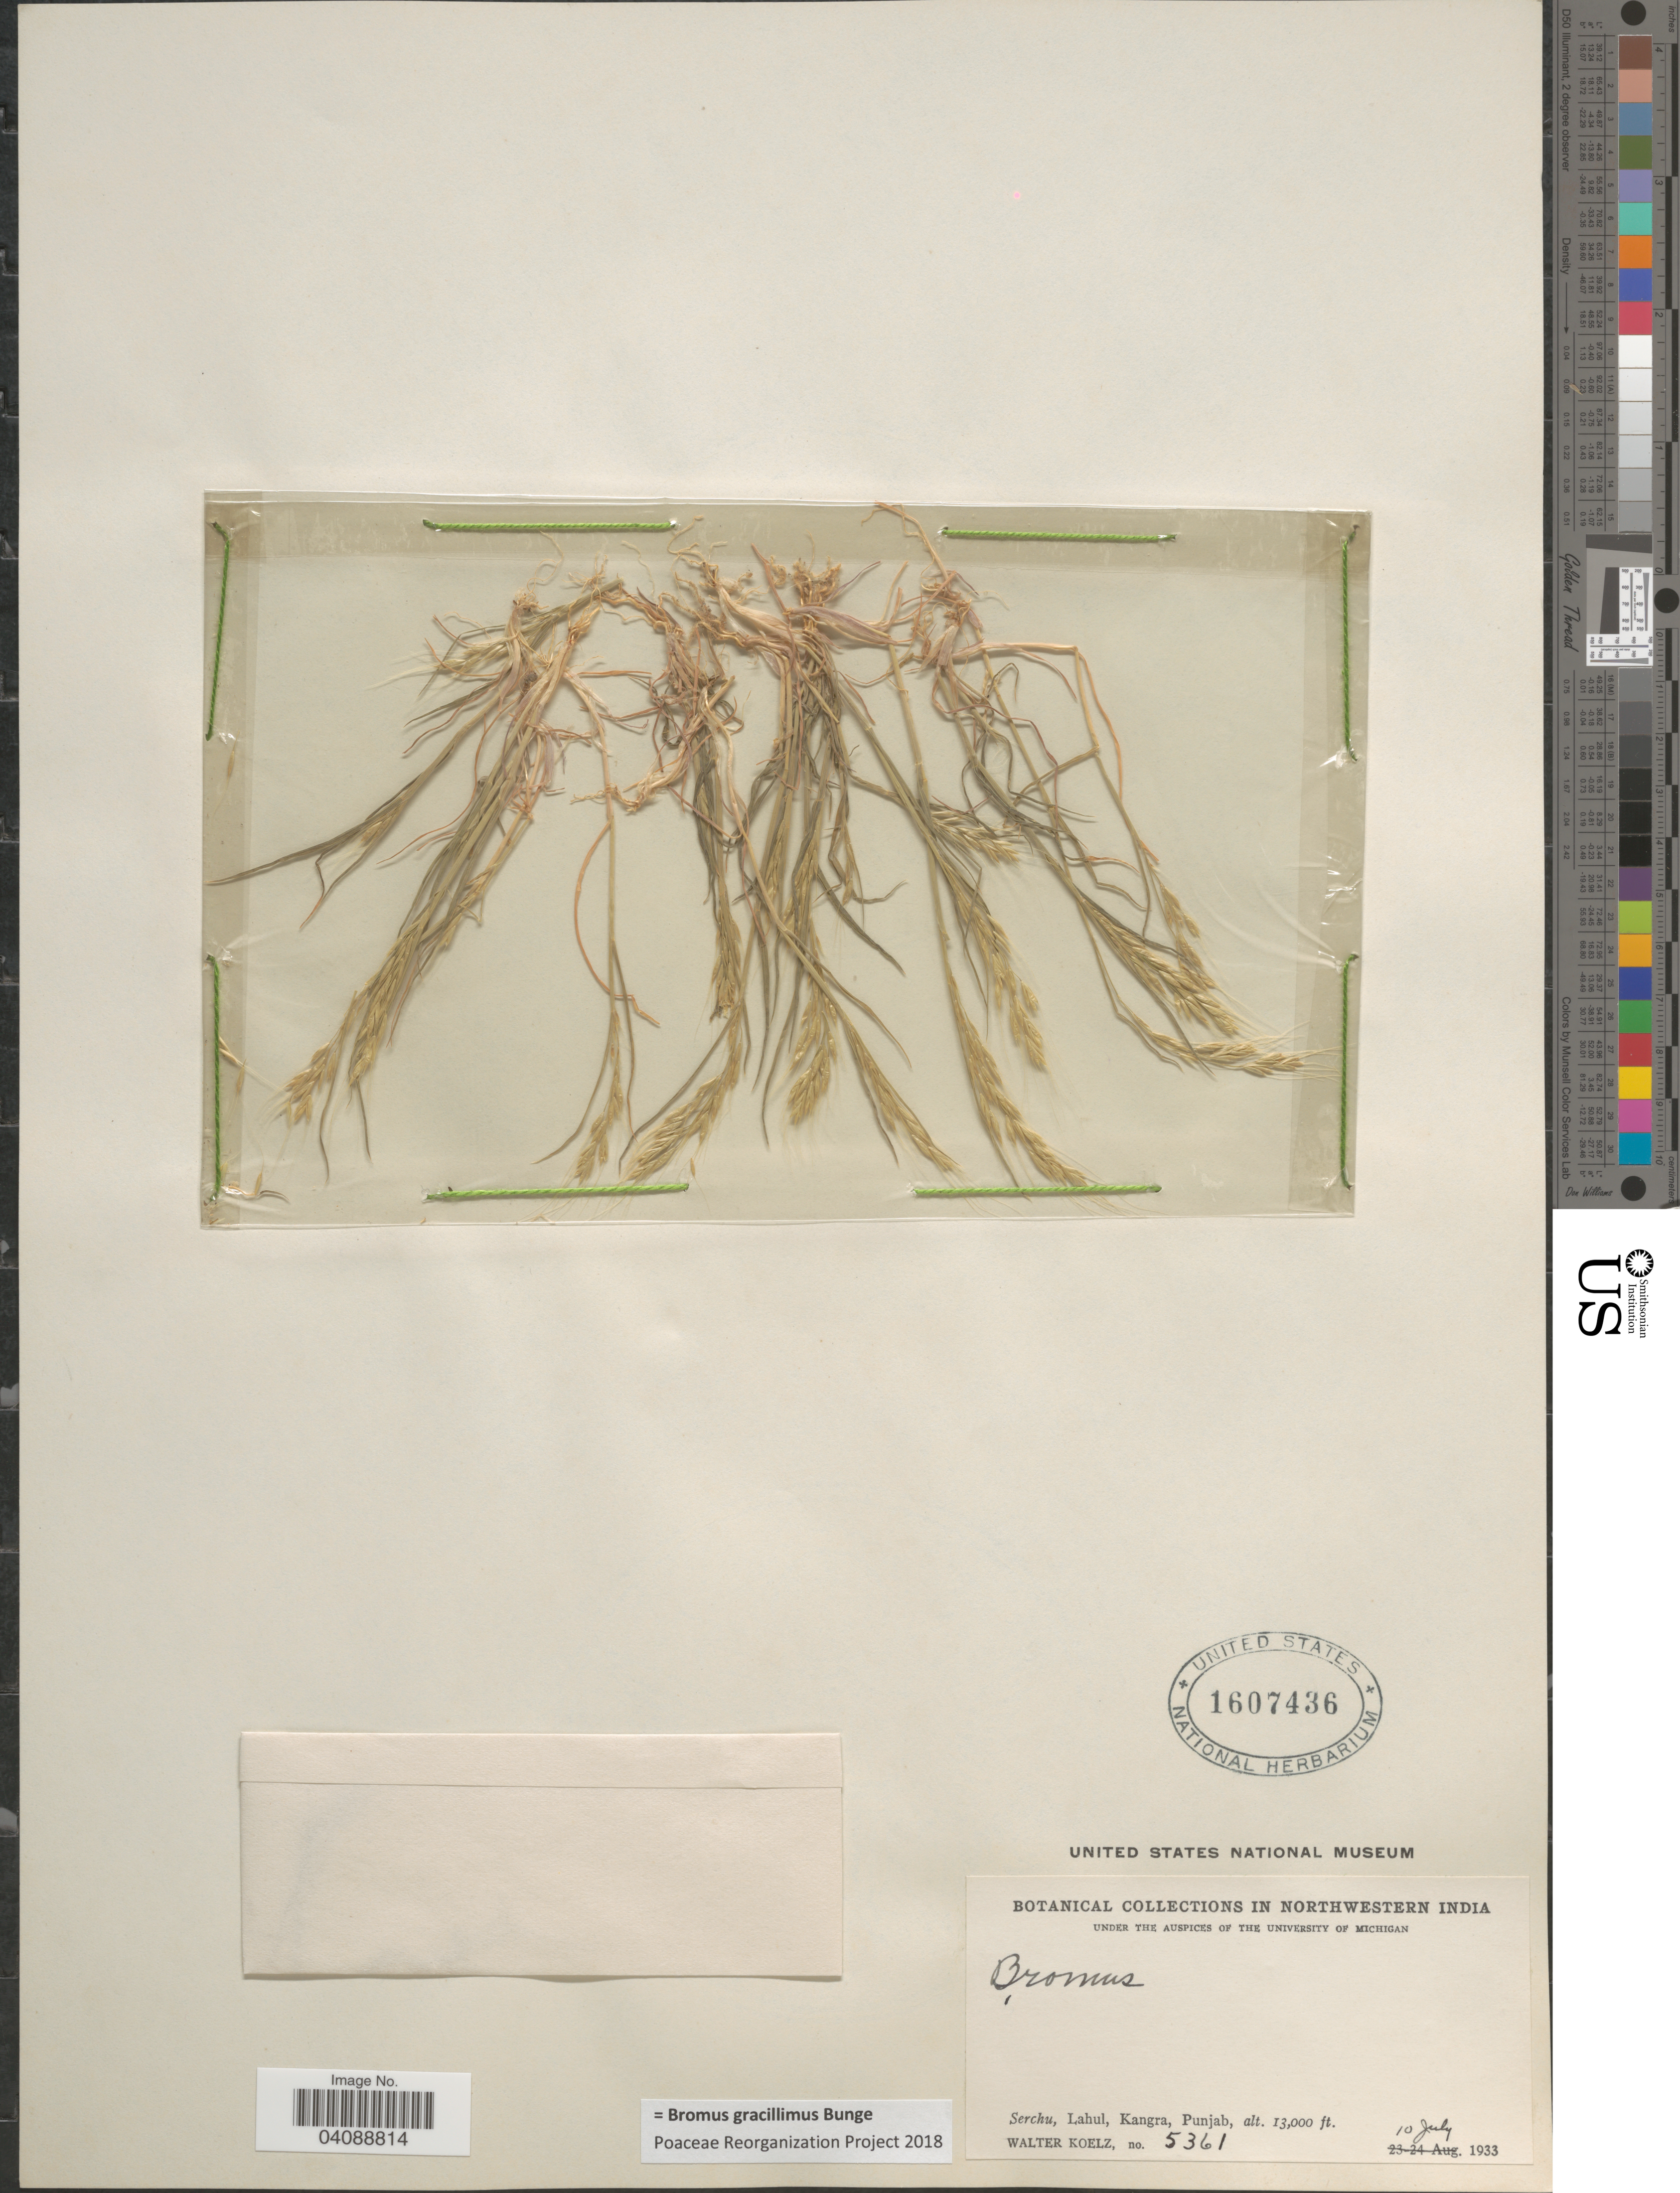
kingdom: Plantae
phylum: Tracheophyta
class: Liliopsida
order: Poales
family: Poaceae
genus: Bromus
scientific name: Bromus gracillimus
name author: Bunge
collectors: W. N. Koelz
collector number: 5361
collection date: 1933-07-10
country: India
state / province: Punjab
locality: In Northwestern India. Serchu, Lahul, Kangra.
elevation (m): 3962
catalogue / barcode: US 1607436